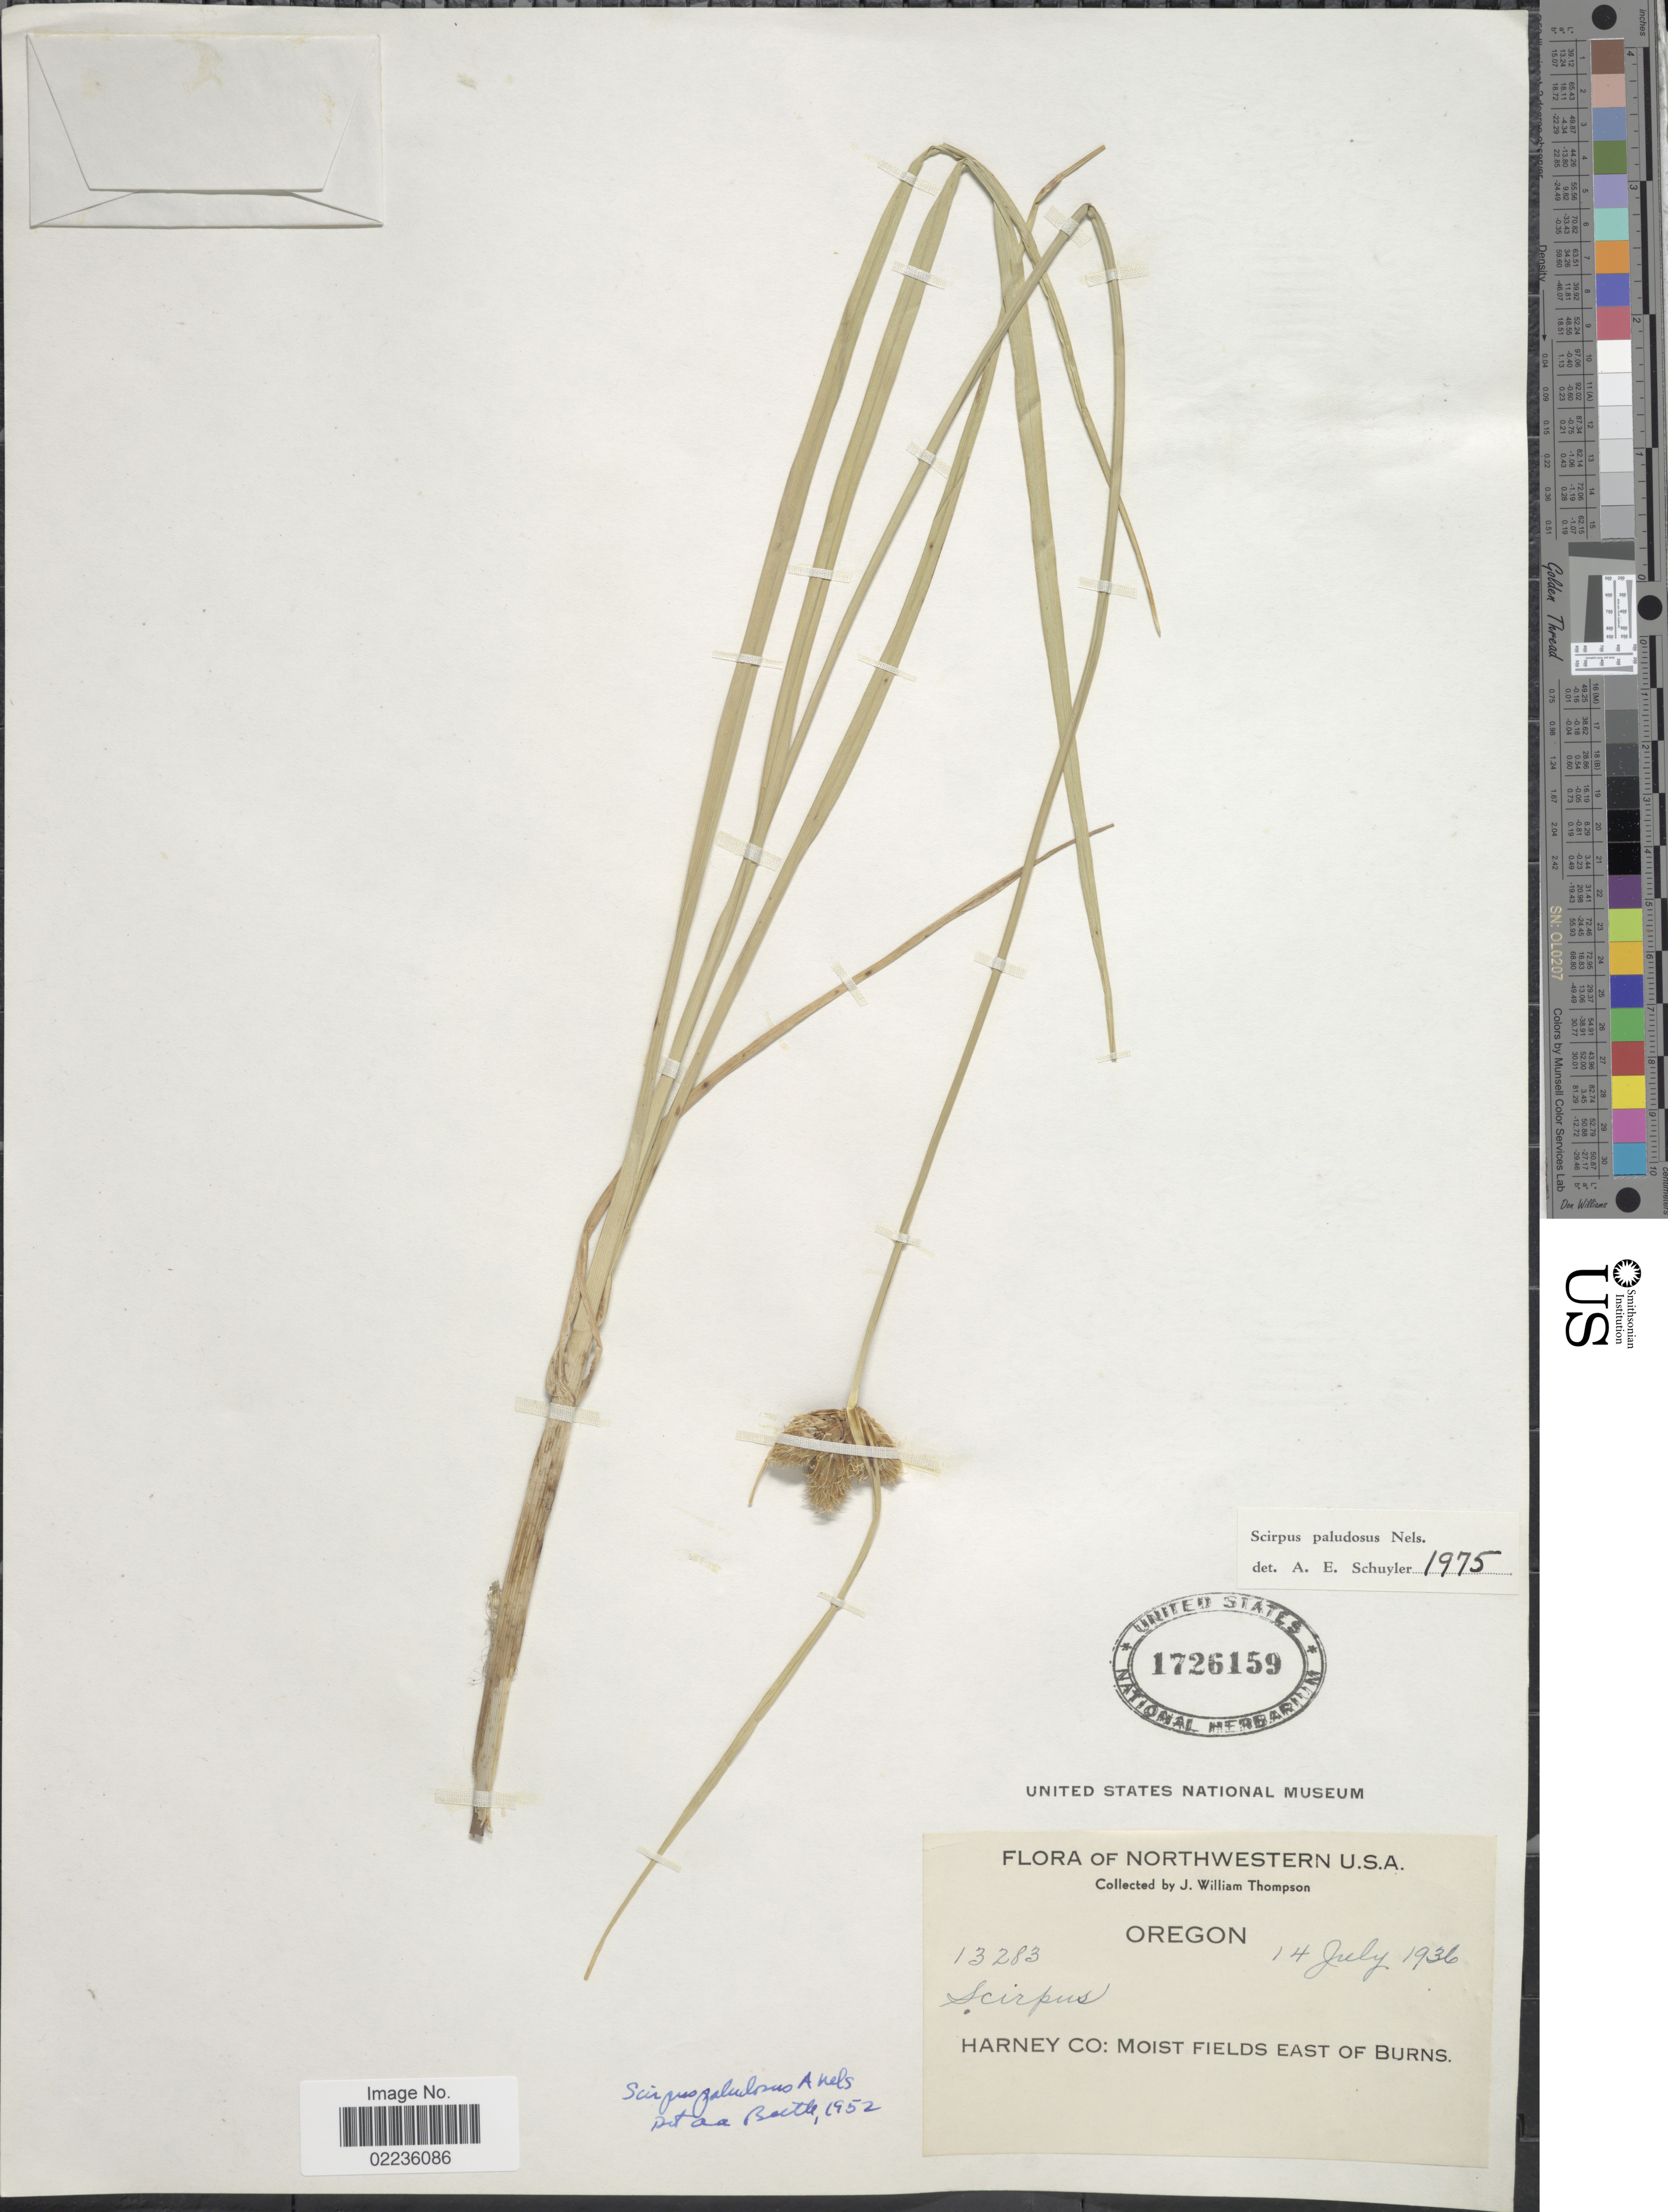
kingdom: Plantae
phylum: Tracheophyta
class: Liliopsida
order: Poales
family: Cyperaceae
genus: Bolboschoenus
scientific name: Bolboschoenus maritimus subsp. paludosus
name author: (A. Nelson) T. Koyama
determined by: Strong, M. T., (US), Smithsonian Institution - National Museum of Natural History (UNITED STATES)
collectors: J. W. Thompson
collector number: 13283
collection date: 1936-07-14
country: United States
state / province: Oregon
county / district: Harney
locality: Harney Co: Moist fields east of Burns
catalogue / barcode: US 1726159